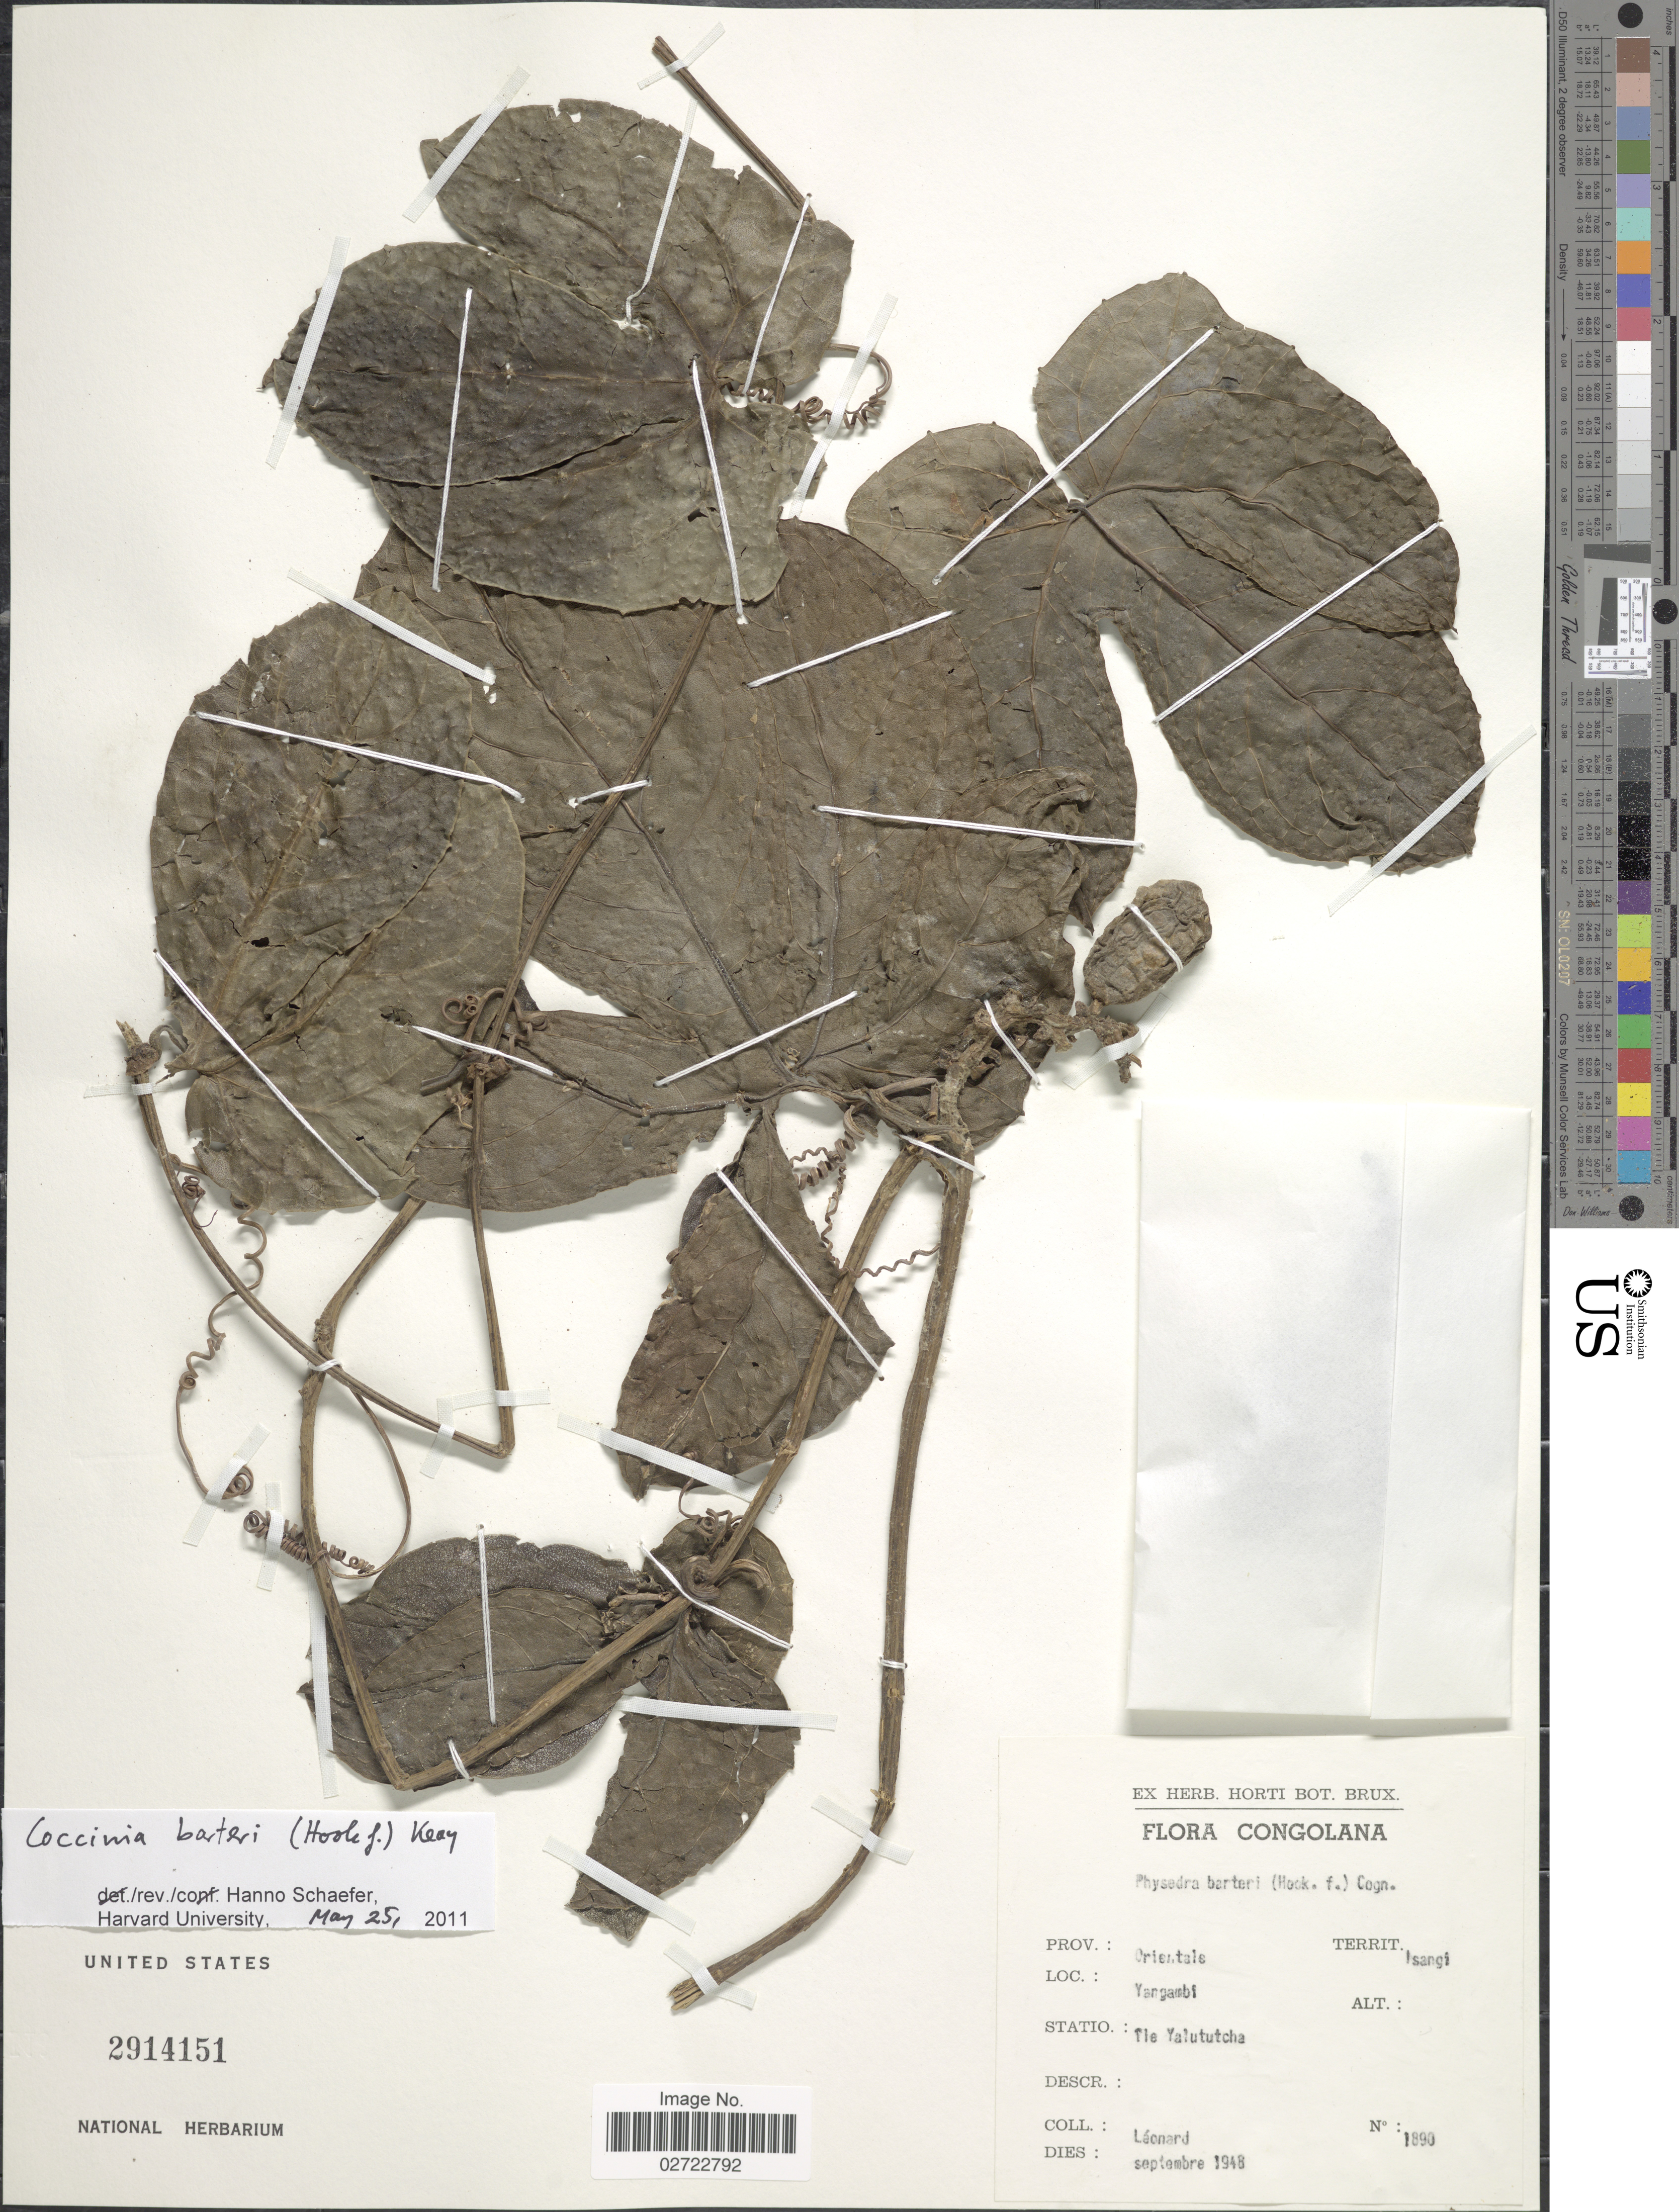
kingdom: Plantae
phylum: Tracheophyta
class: Magnoliopsida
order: Cucurbitales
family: Cucurbitaceae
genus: Coccinia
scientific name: Coccinia barteri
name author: (Hook. f.) Keay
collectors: -. Leonard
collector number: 1890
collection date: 1948-09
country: Congo, Democratic Republic of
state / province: Tshopo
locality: Congolana. Territ. Isangi. Yangambi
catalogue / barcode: US 2914151